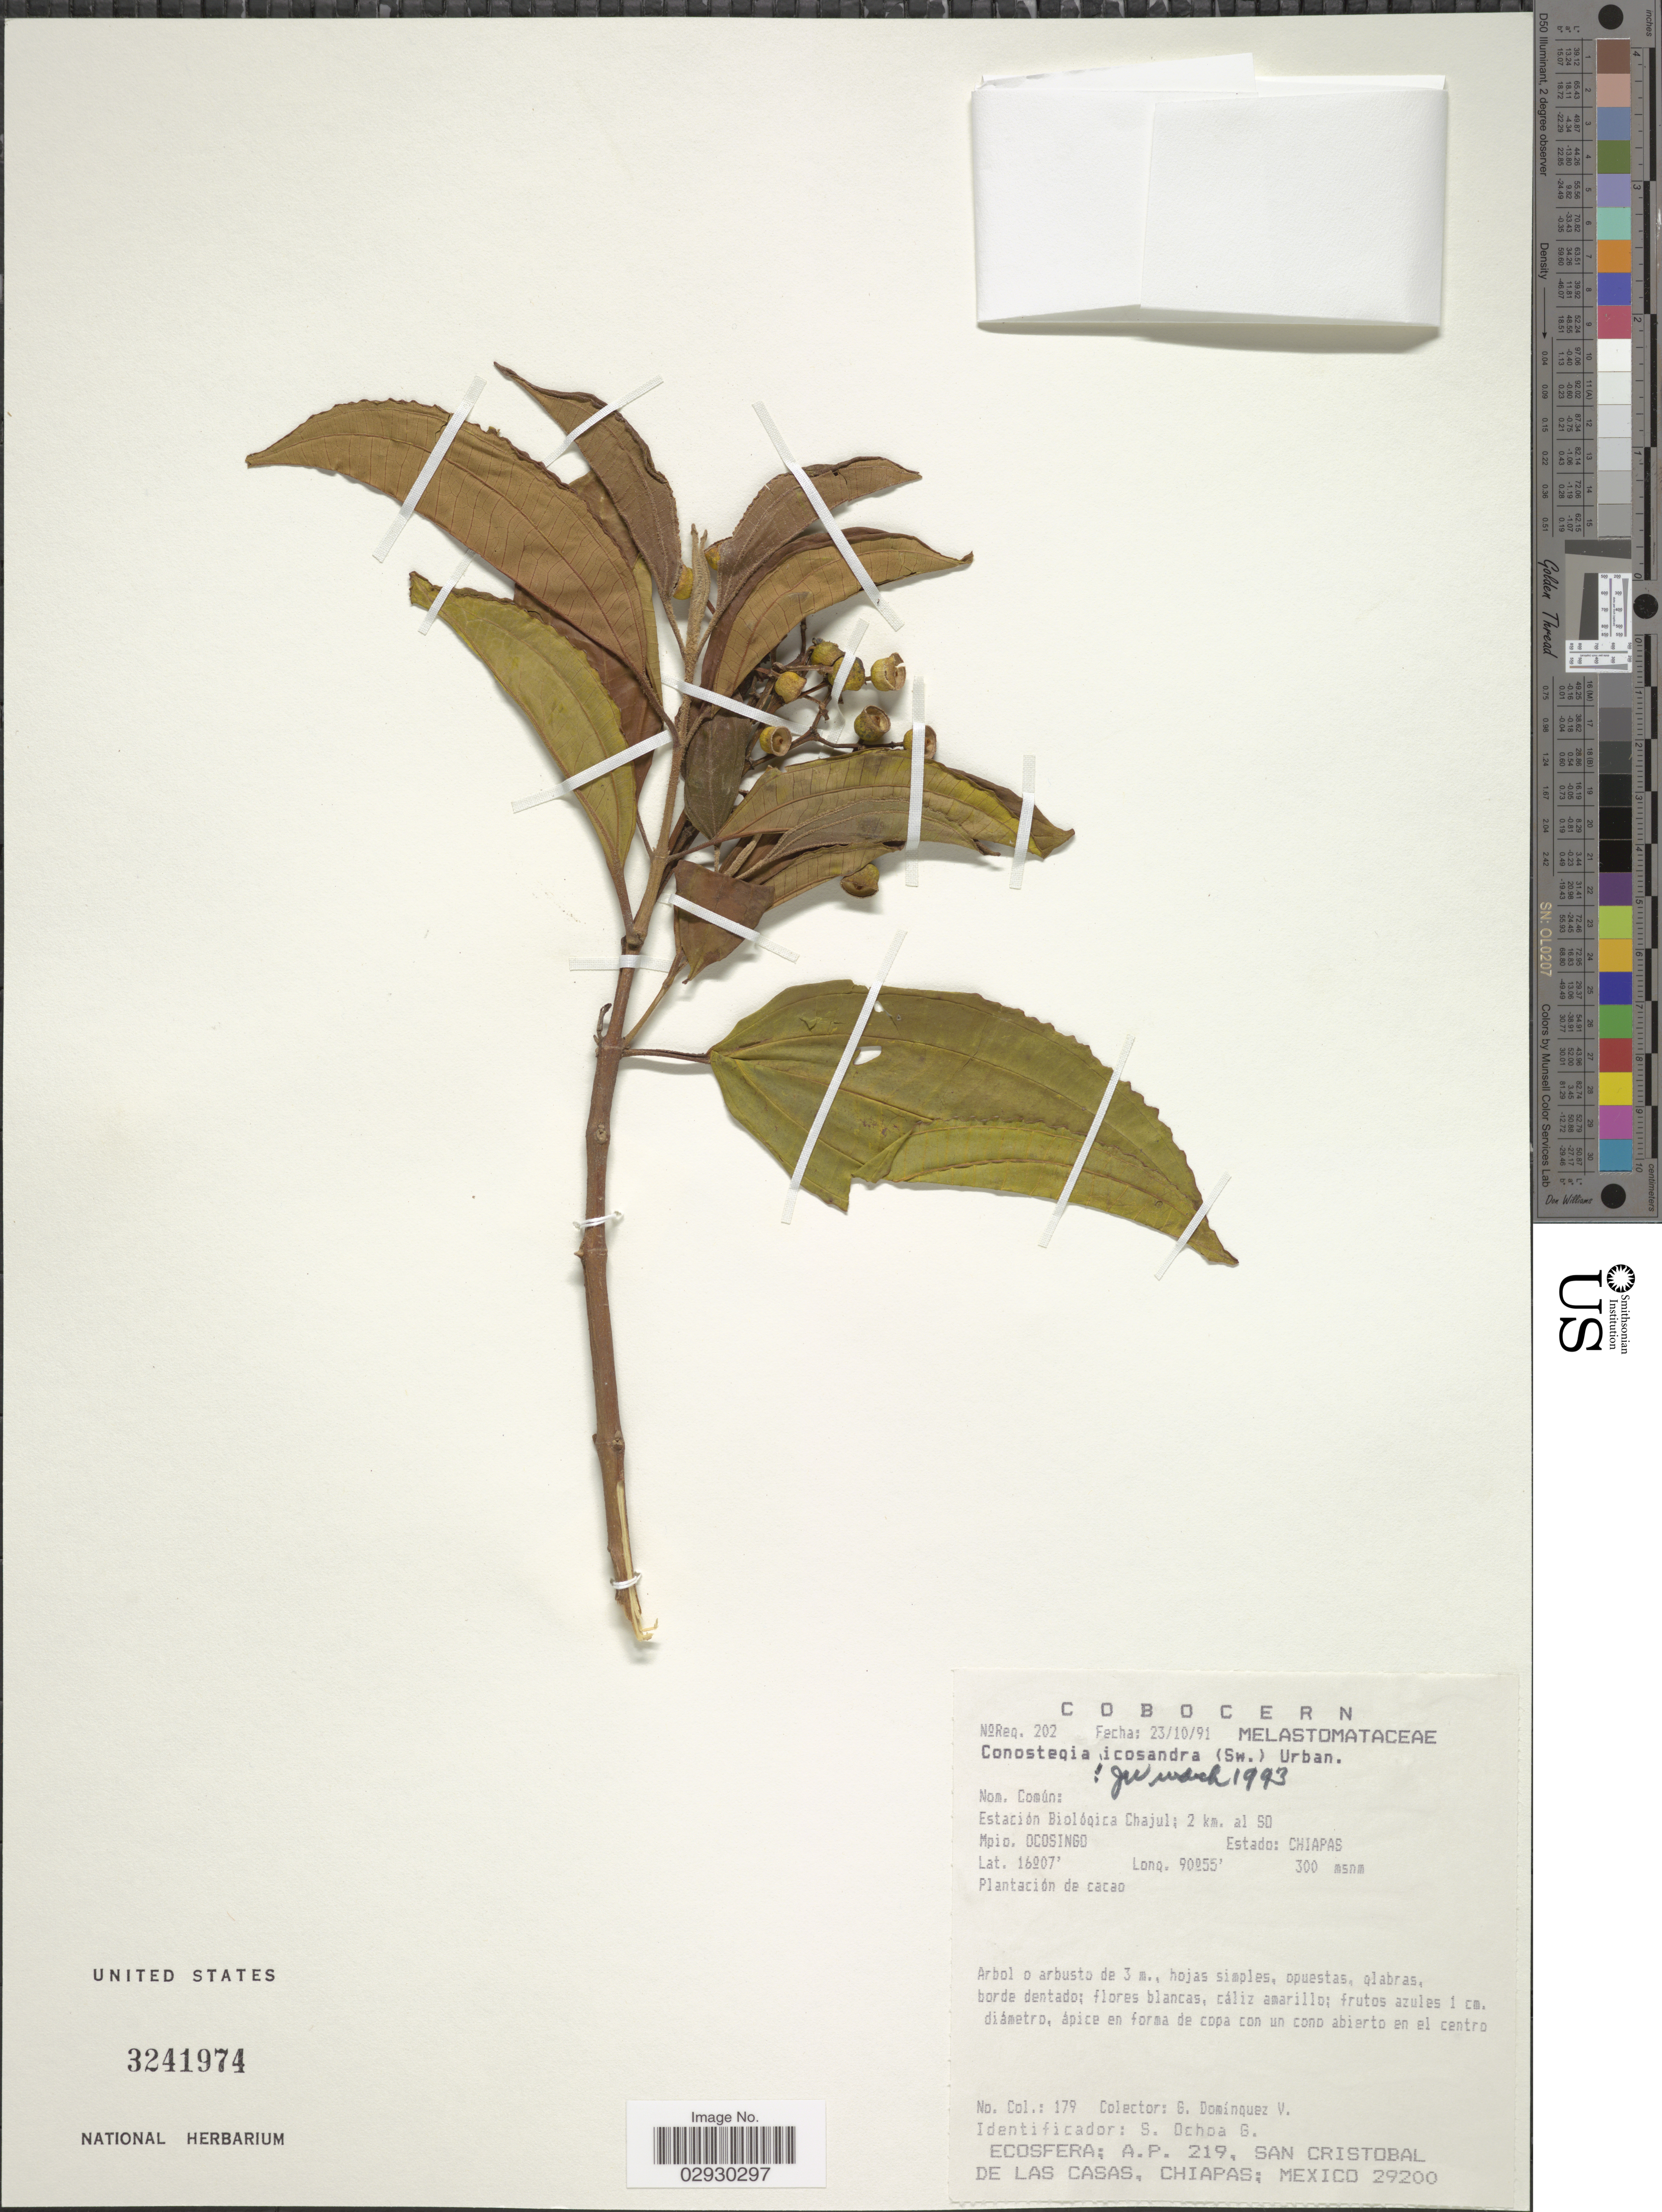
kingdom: Plantae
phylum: Tracheophyta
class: Magnoliopsida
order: Myrtales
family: Melastomataceae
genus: Conostegia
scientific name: Conostegia icosandra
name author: (Sw.) Urb.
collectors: G. Dominquez V.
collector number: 179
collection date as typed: Transcribed d/m/y: 23/10/91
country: Mexico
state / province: Chiapas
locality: Estación Biológica Chajul; 2 km. al SO. Mpio. Ocosingo. Estado: Chiapas.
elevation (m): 300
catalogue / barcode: US 3241974